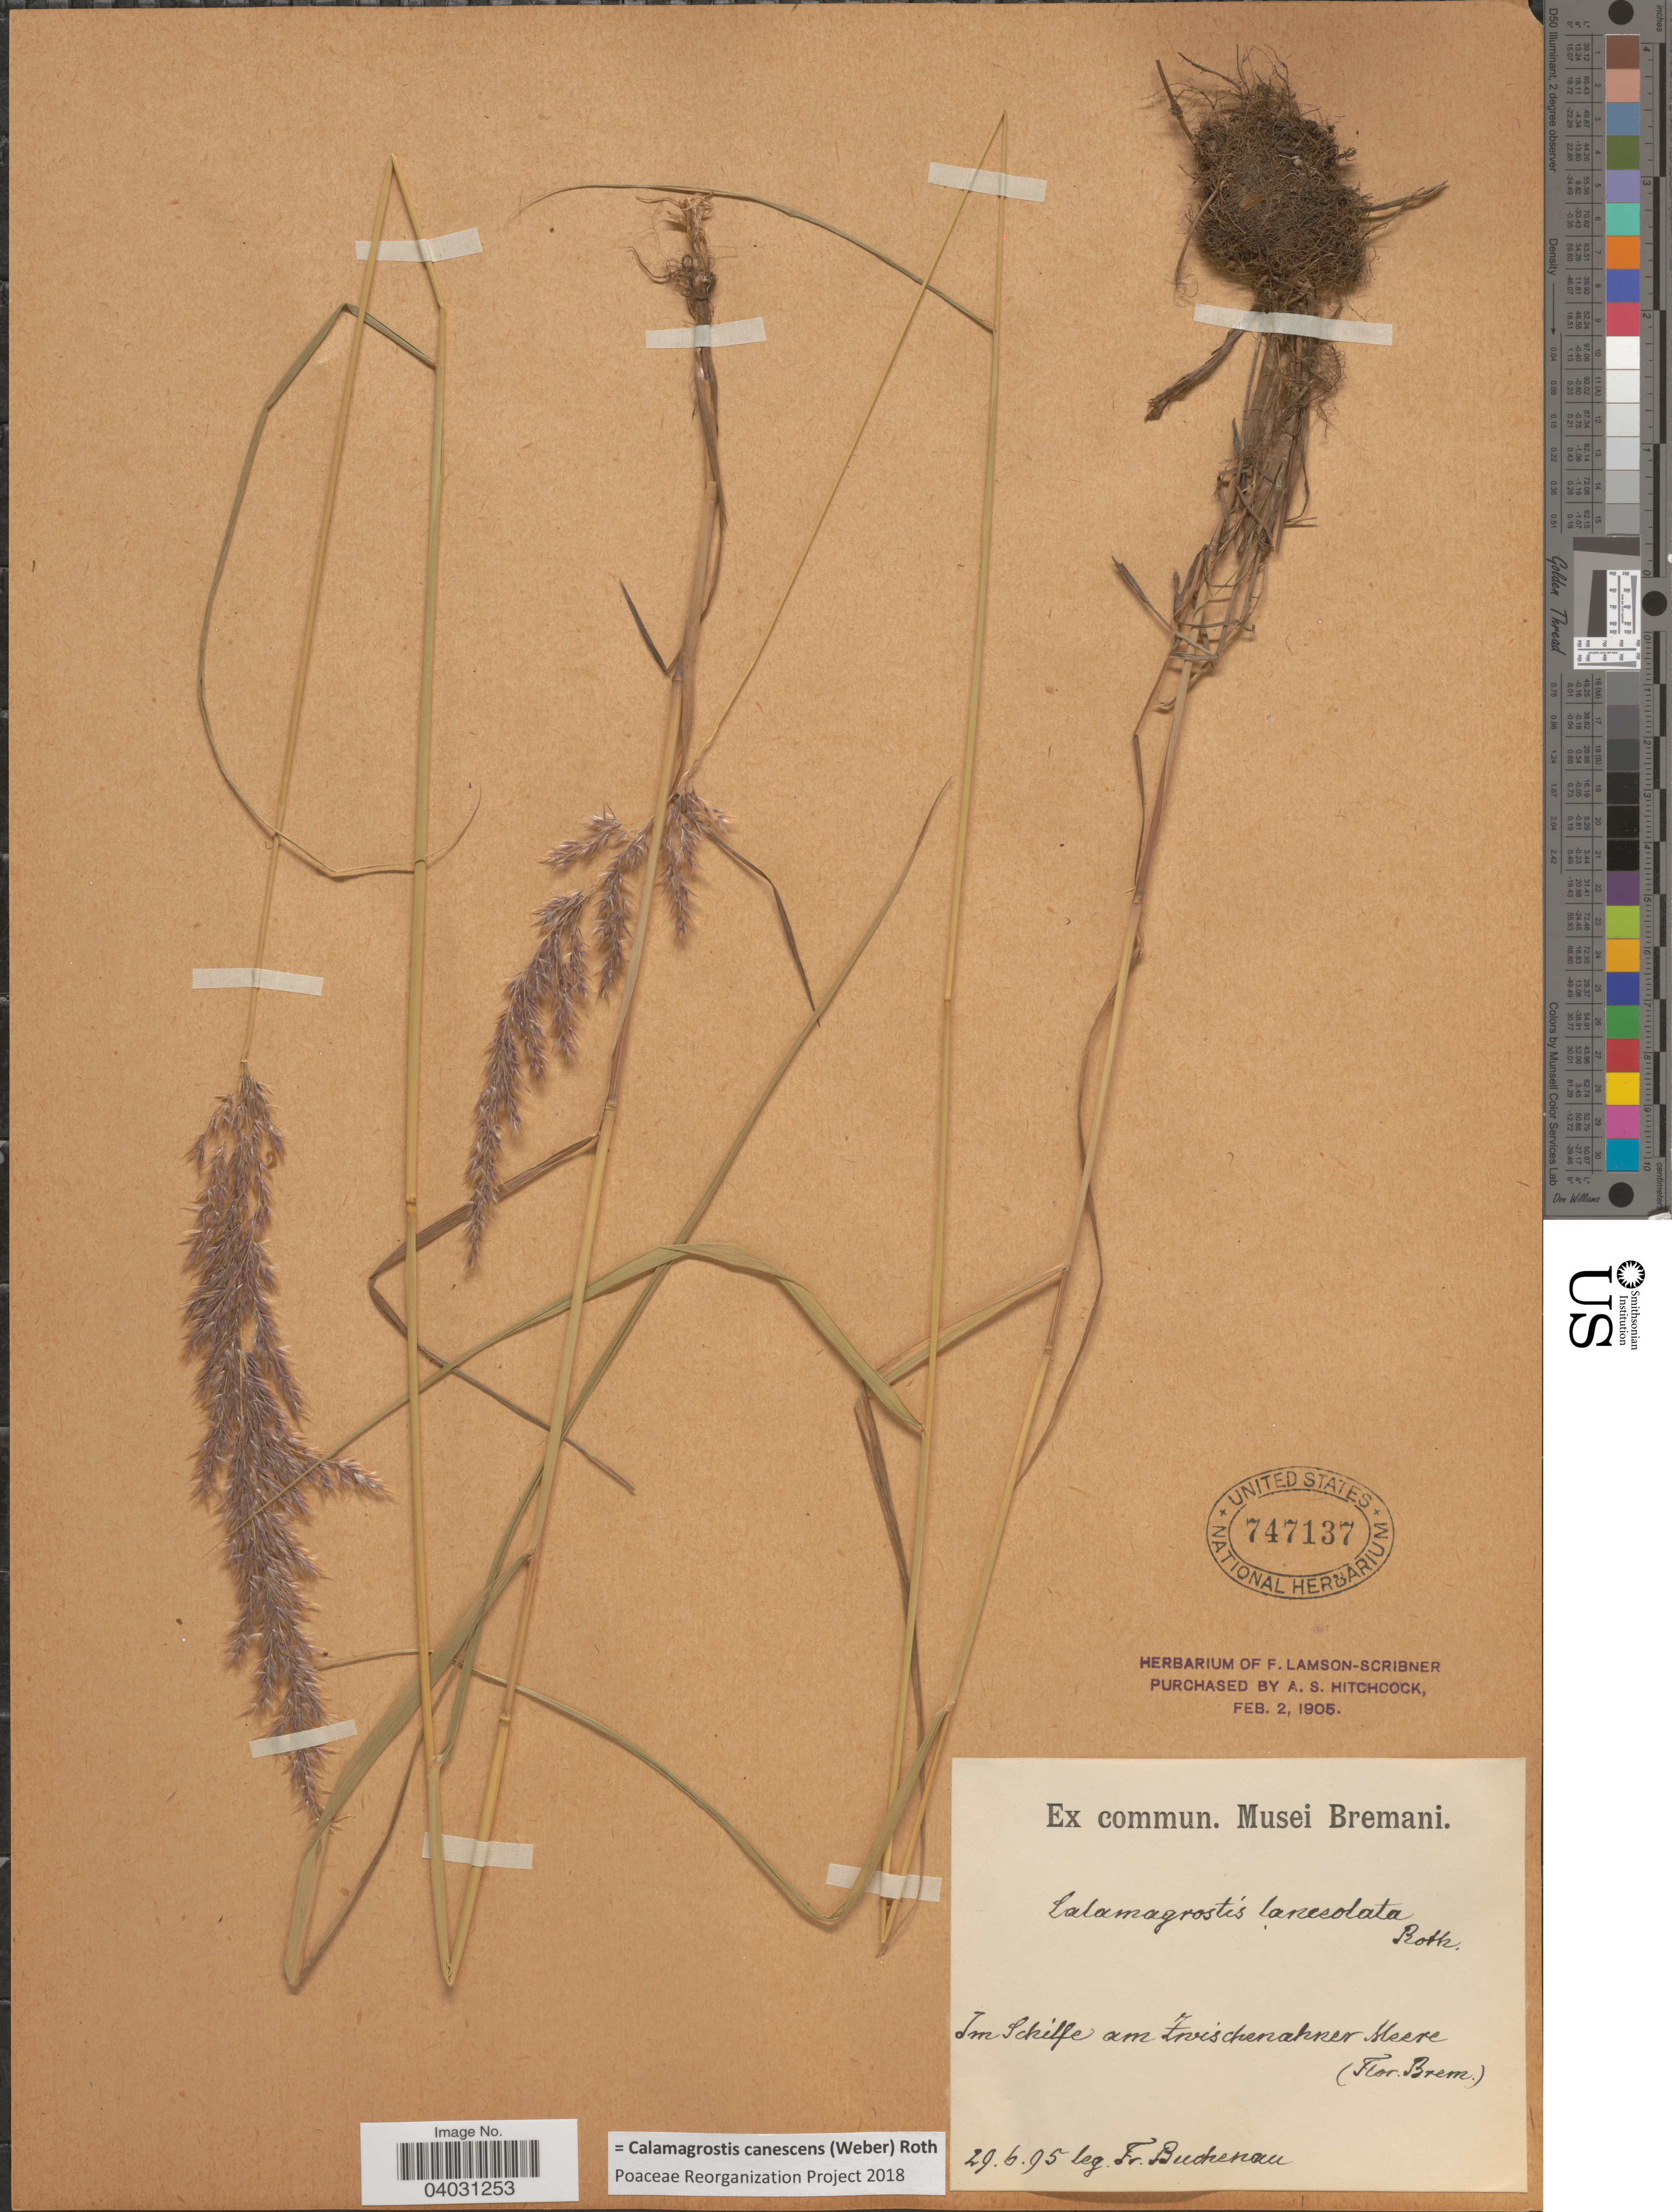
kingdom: Plantae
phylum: Tracheophyta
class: Liliopsida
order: Poales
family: Poaceae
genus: Calamagrostis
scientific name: Calamagrostis canescens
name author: (G.H. Weber) Roth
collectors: F. Buchenau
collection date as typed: Transcribed d/m/y: 29/6/95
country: Germany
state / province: Bremen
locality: Im Schilfe am Awischenakker Meere (Flor. Brem.).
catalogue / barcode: US 747137